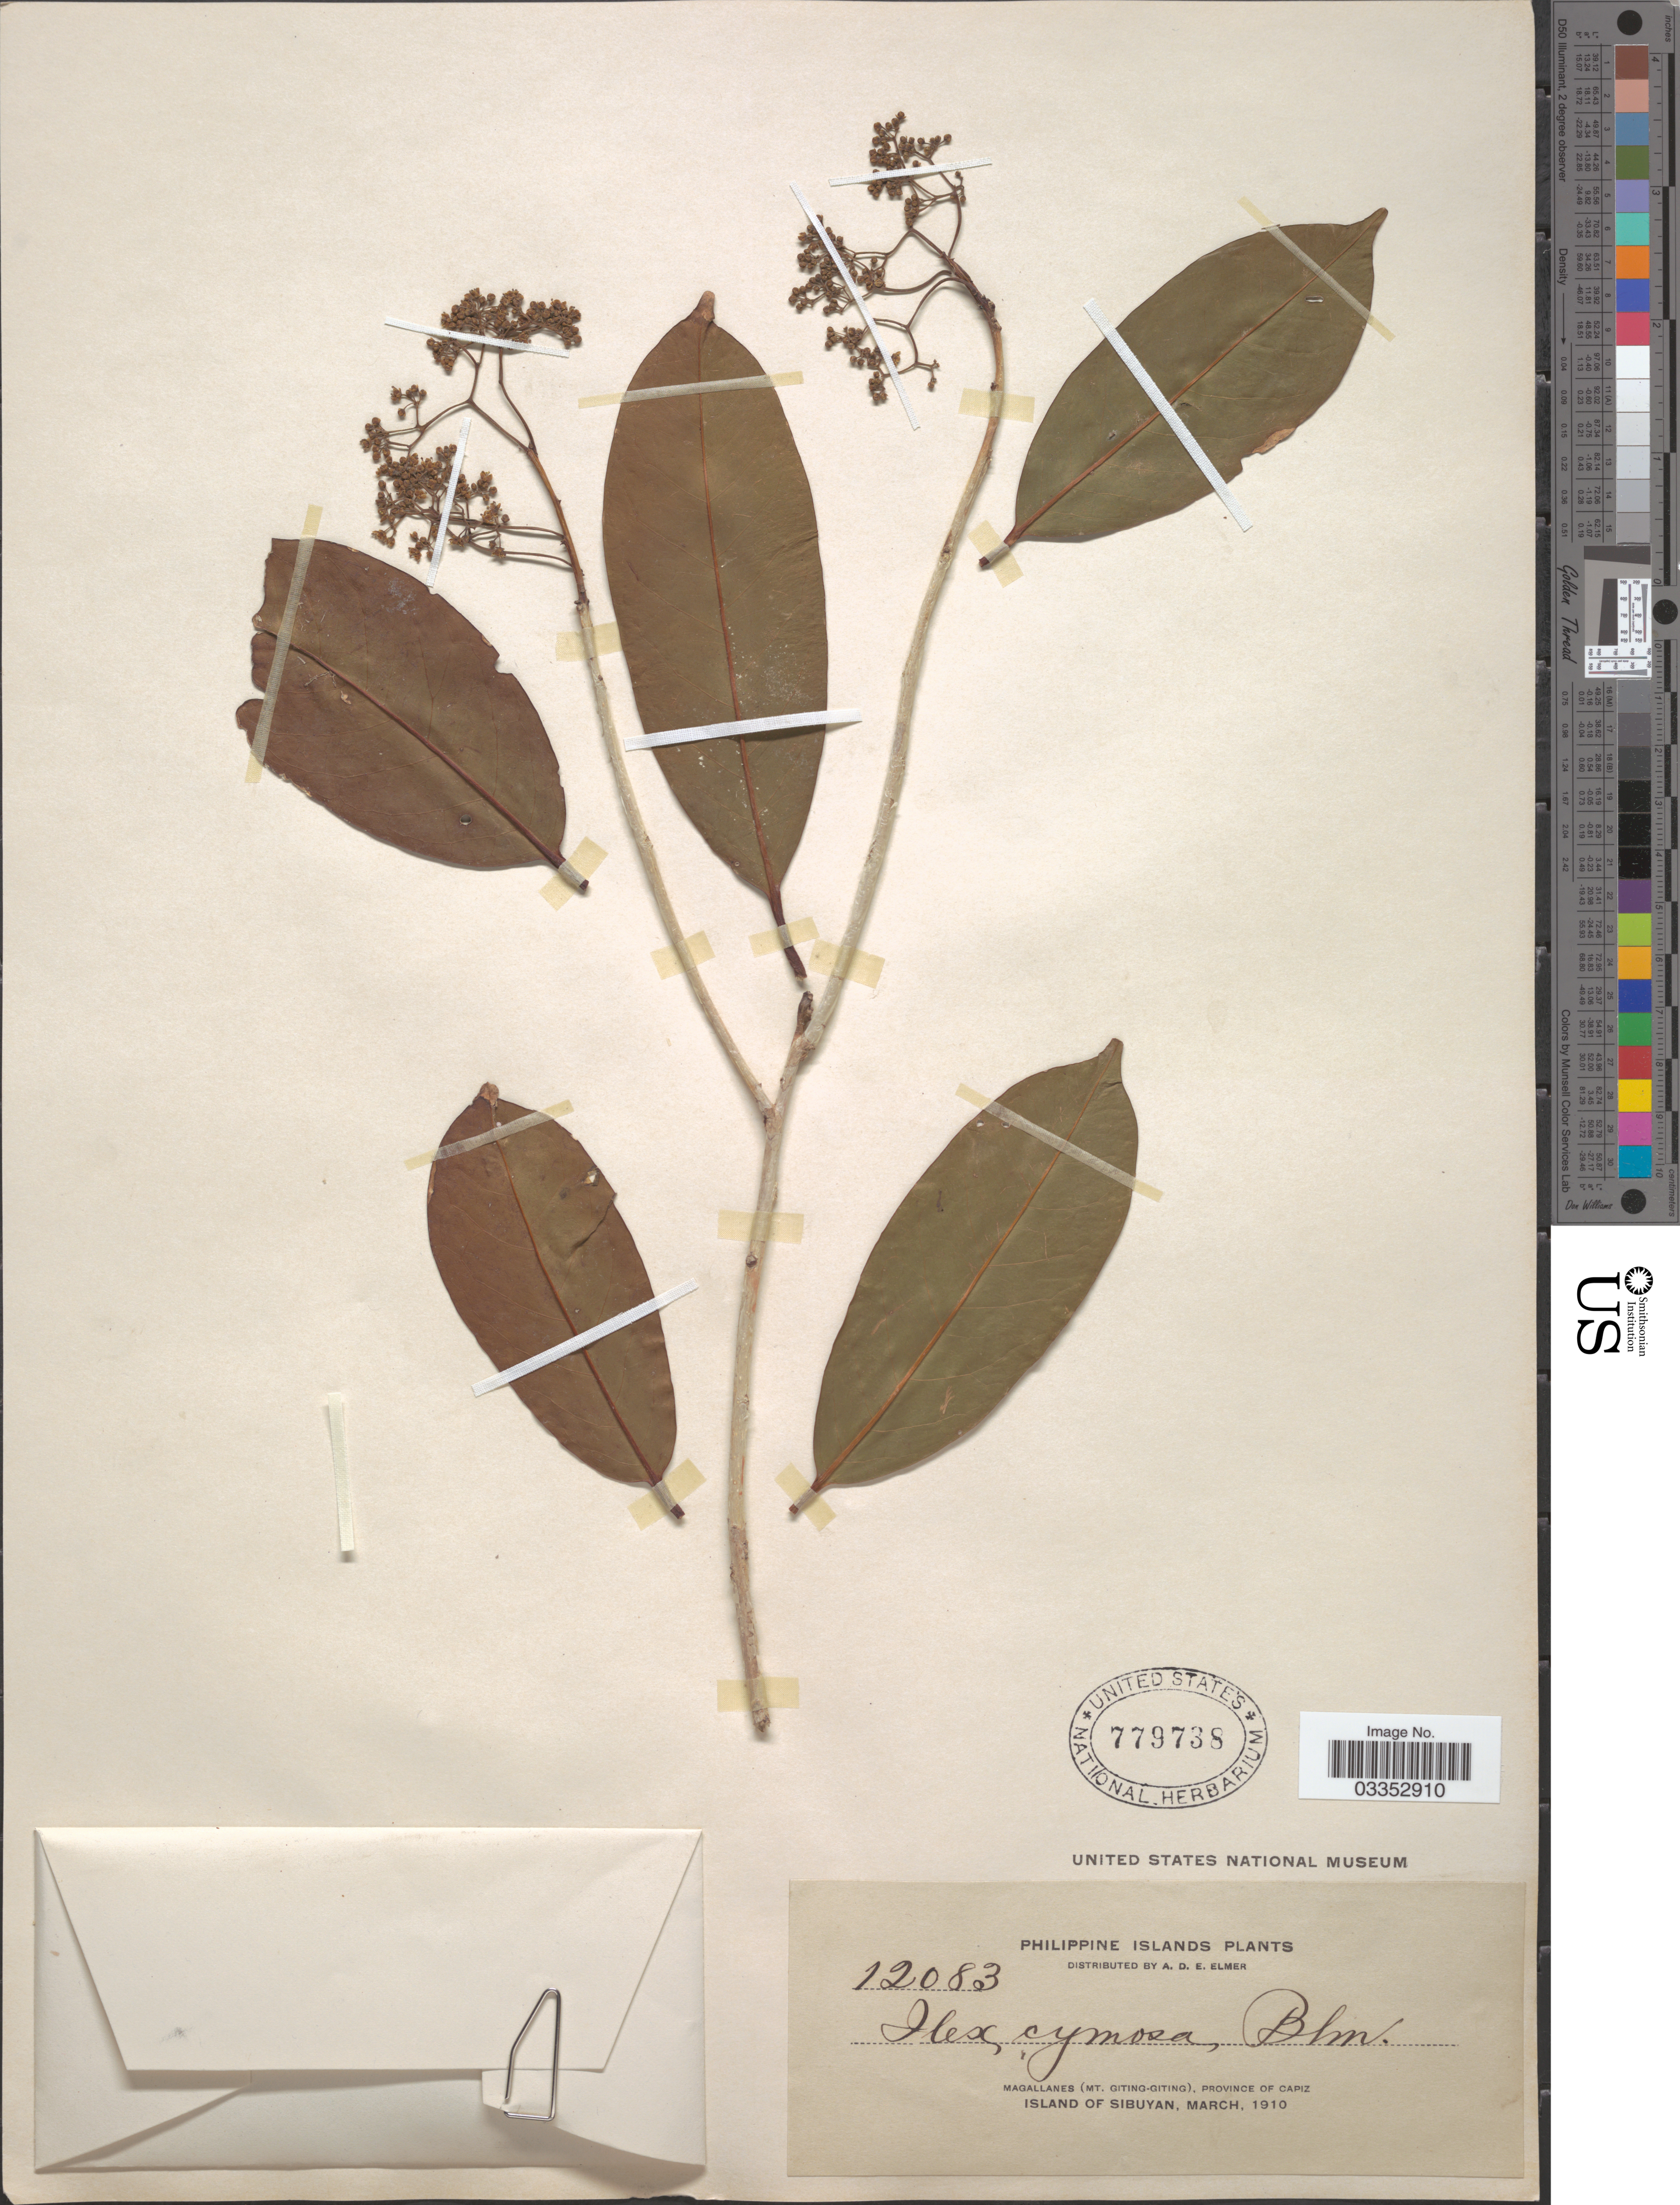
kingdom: Plantae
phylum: Tracheophyta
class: Magnoliopsida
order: Aquifoliales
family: Aquifoliaceae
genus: Ilex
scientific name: Ilex cymosa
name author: Blume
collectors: A. D. E. Elmer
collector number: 12083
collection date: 1910-03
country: Philippines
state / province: Western Visayas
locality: Magallanes (Mt. Giting-Giting), Province of Capiz, Island of Sibuyan.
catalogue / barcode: US 779738